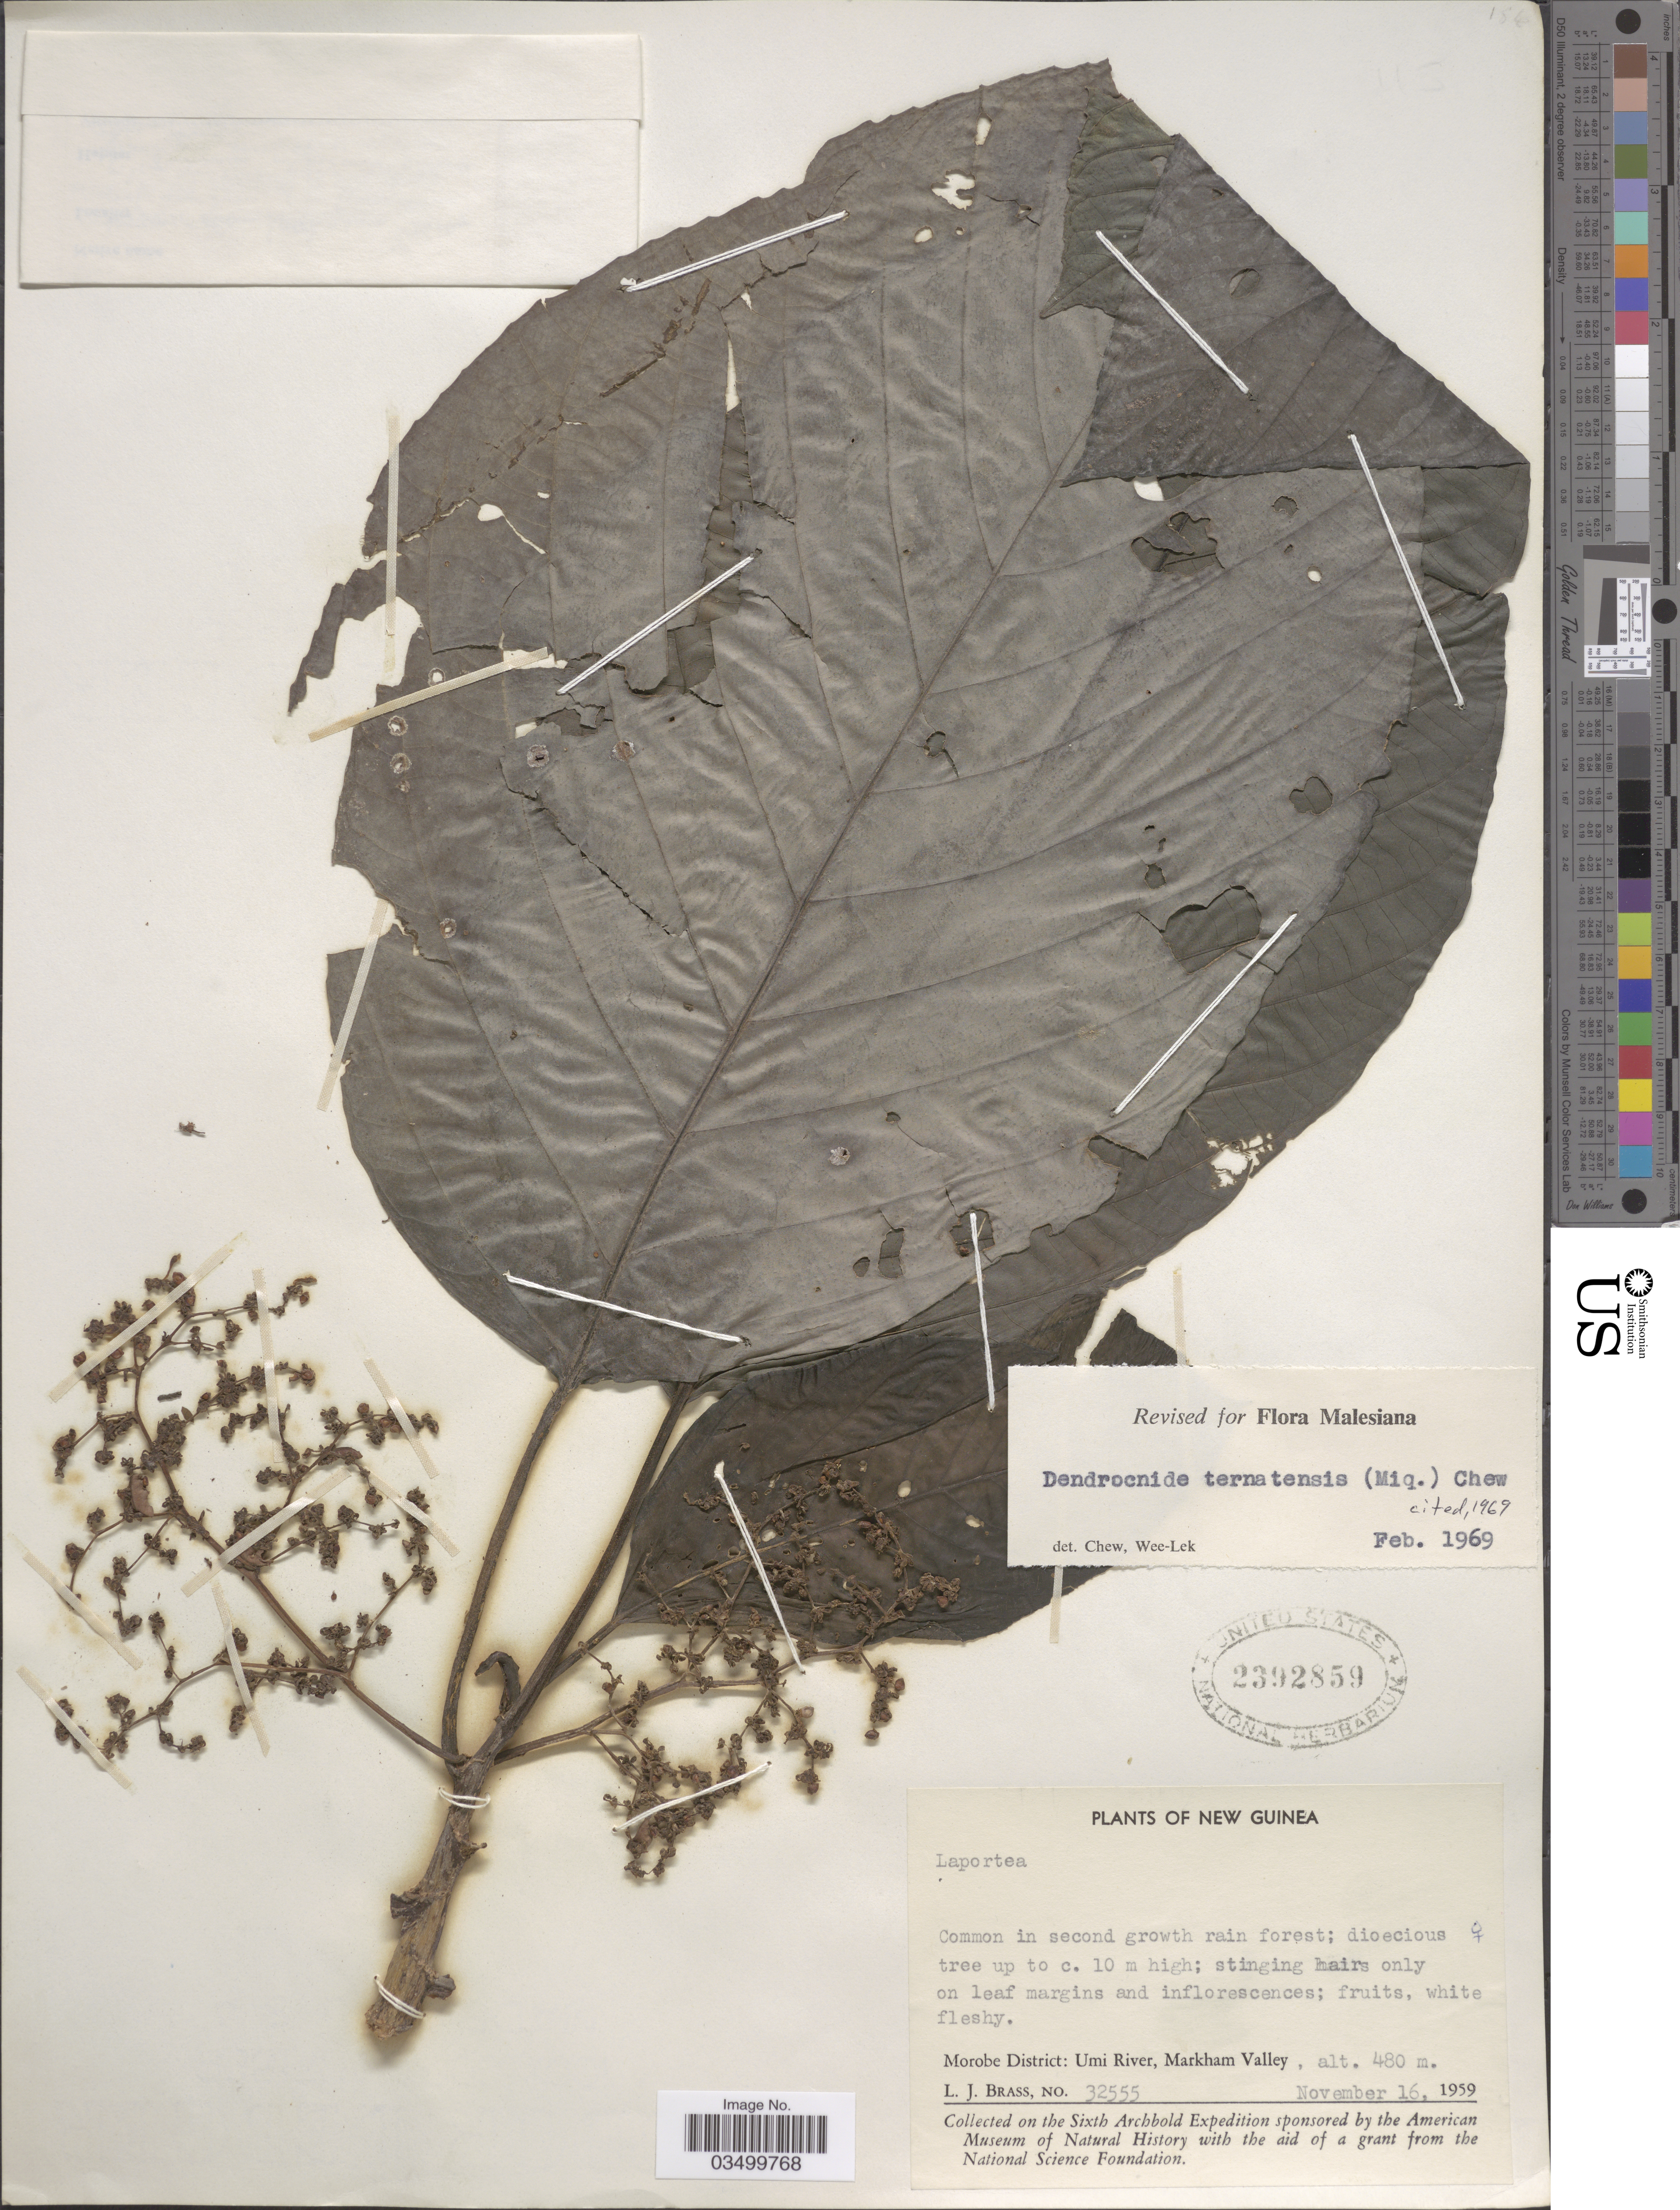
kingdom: Plantae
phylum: Tracheophyta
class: Magnoliopsida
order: Rosales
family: Urticaceae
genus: Dendrocnide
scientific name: Dendrocnide ternatensis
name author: (Miq.) Chew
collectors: L. J. Brass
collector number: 32555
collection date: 1959-11-16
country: Papua New Guinea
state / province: Morobe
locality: New Guinea. Morobe District: Umi River, Markham Valley.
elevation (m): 480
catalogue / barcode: US 2392859